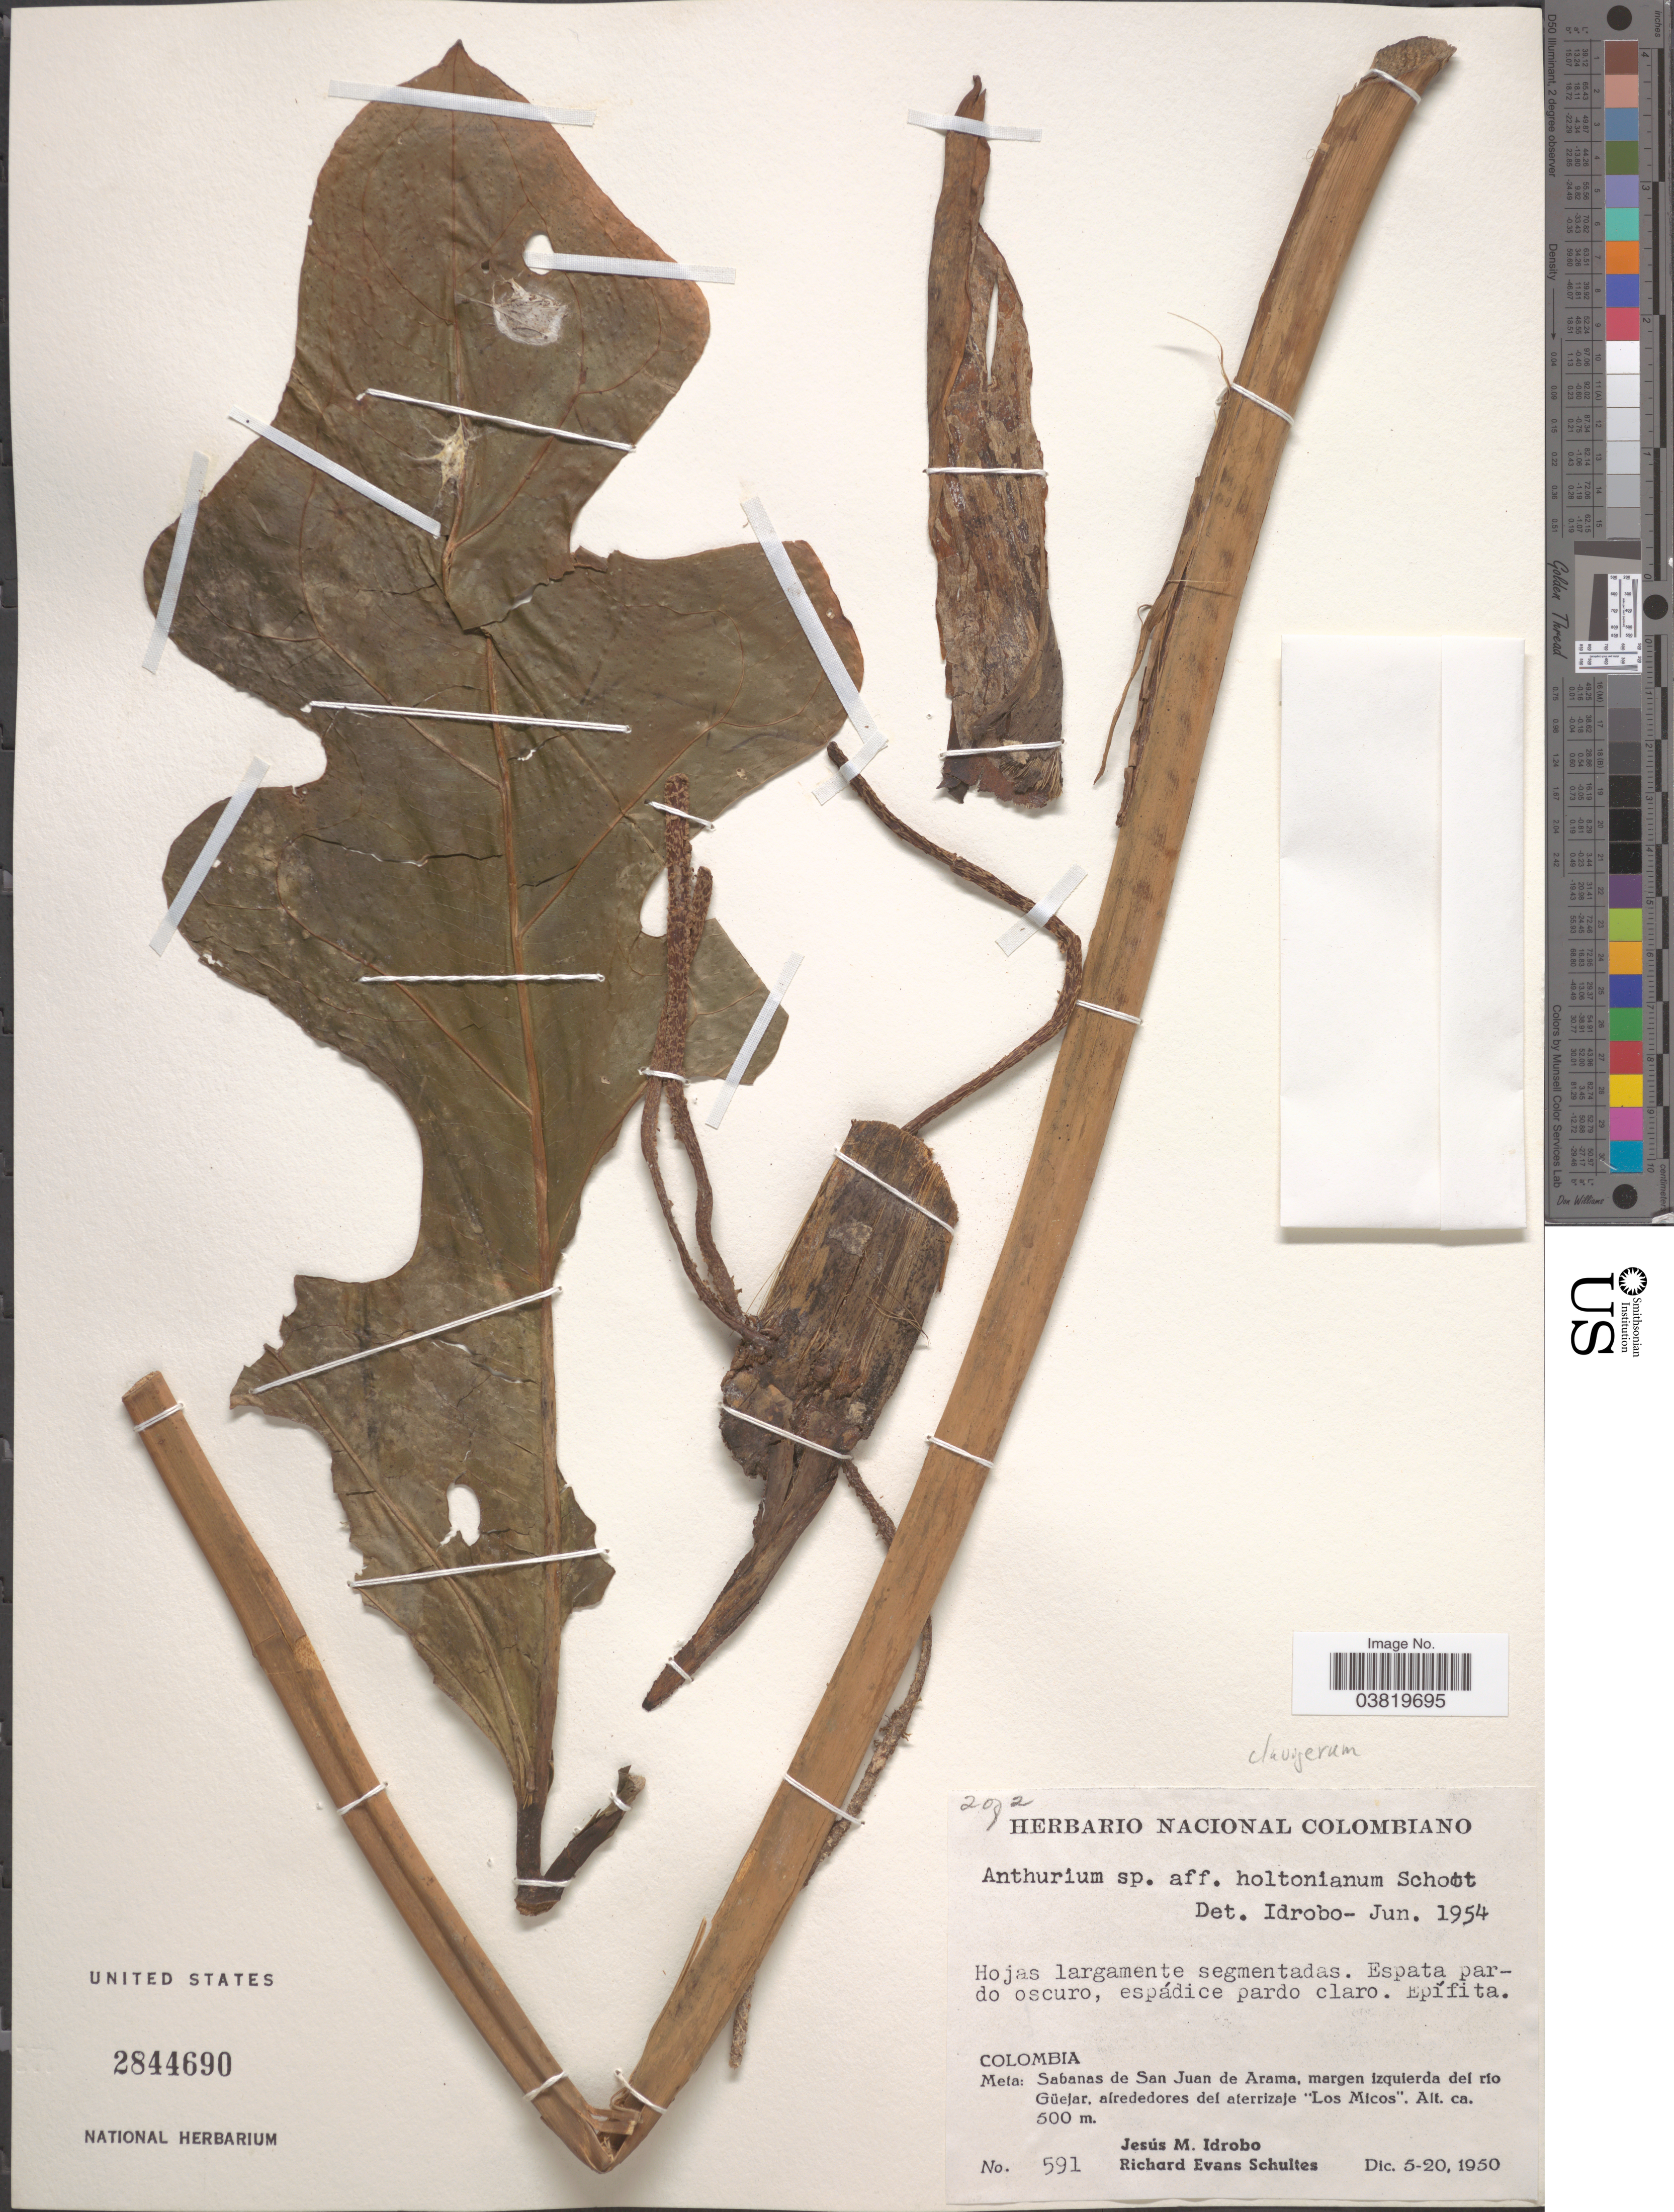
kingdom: Plantae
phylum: Tracheophyta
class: Liliopsida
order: Alismatales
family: Araceae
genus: Anthurium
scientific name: Anthurium clavigerum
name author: Poepp. & Endl.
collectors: J. M. Idrobo & R. E. Schultes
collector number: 591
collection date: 1950-12-05/1950-12-20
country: Colombia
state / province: Meta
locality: Sabanas de San Juan de Arama, margen izquierda del río Güejar, alrededores del aterrizaje "Los Micos".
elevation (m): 500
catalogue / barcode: US 2844690